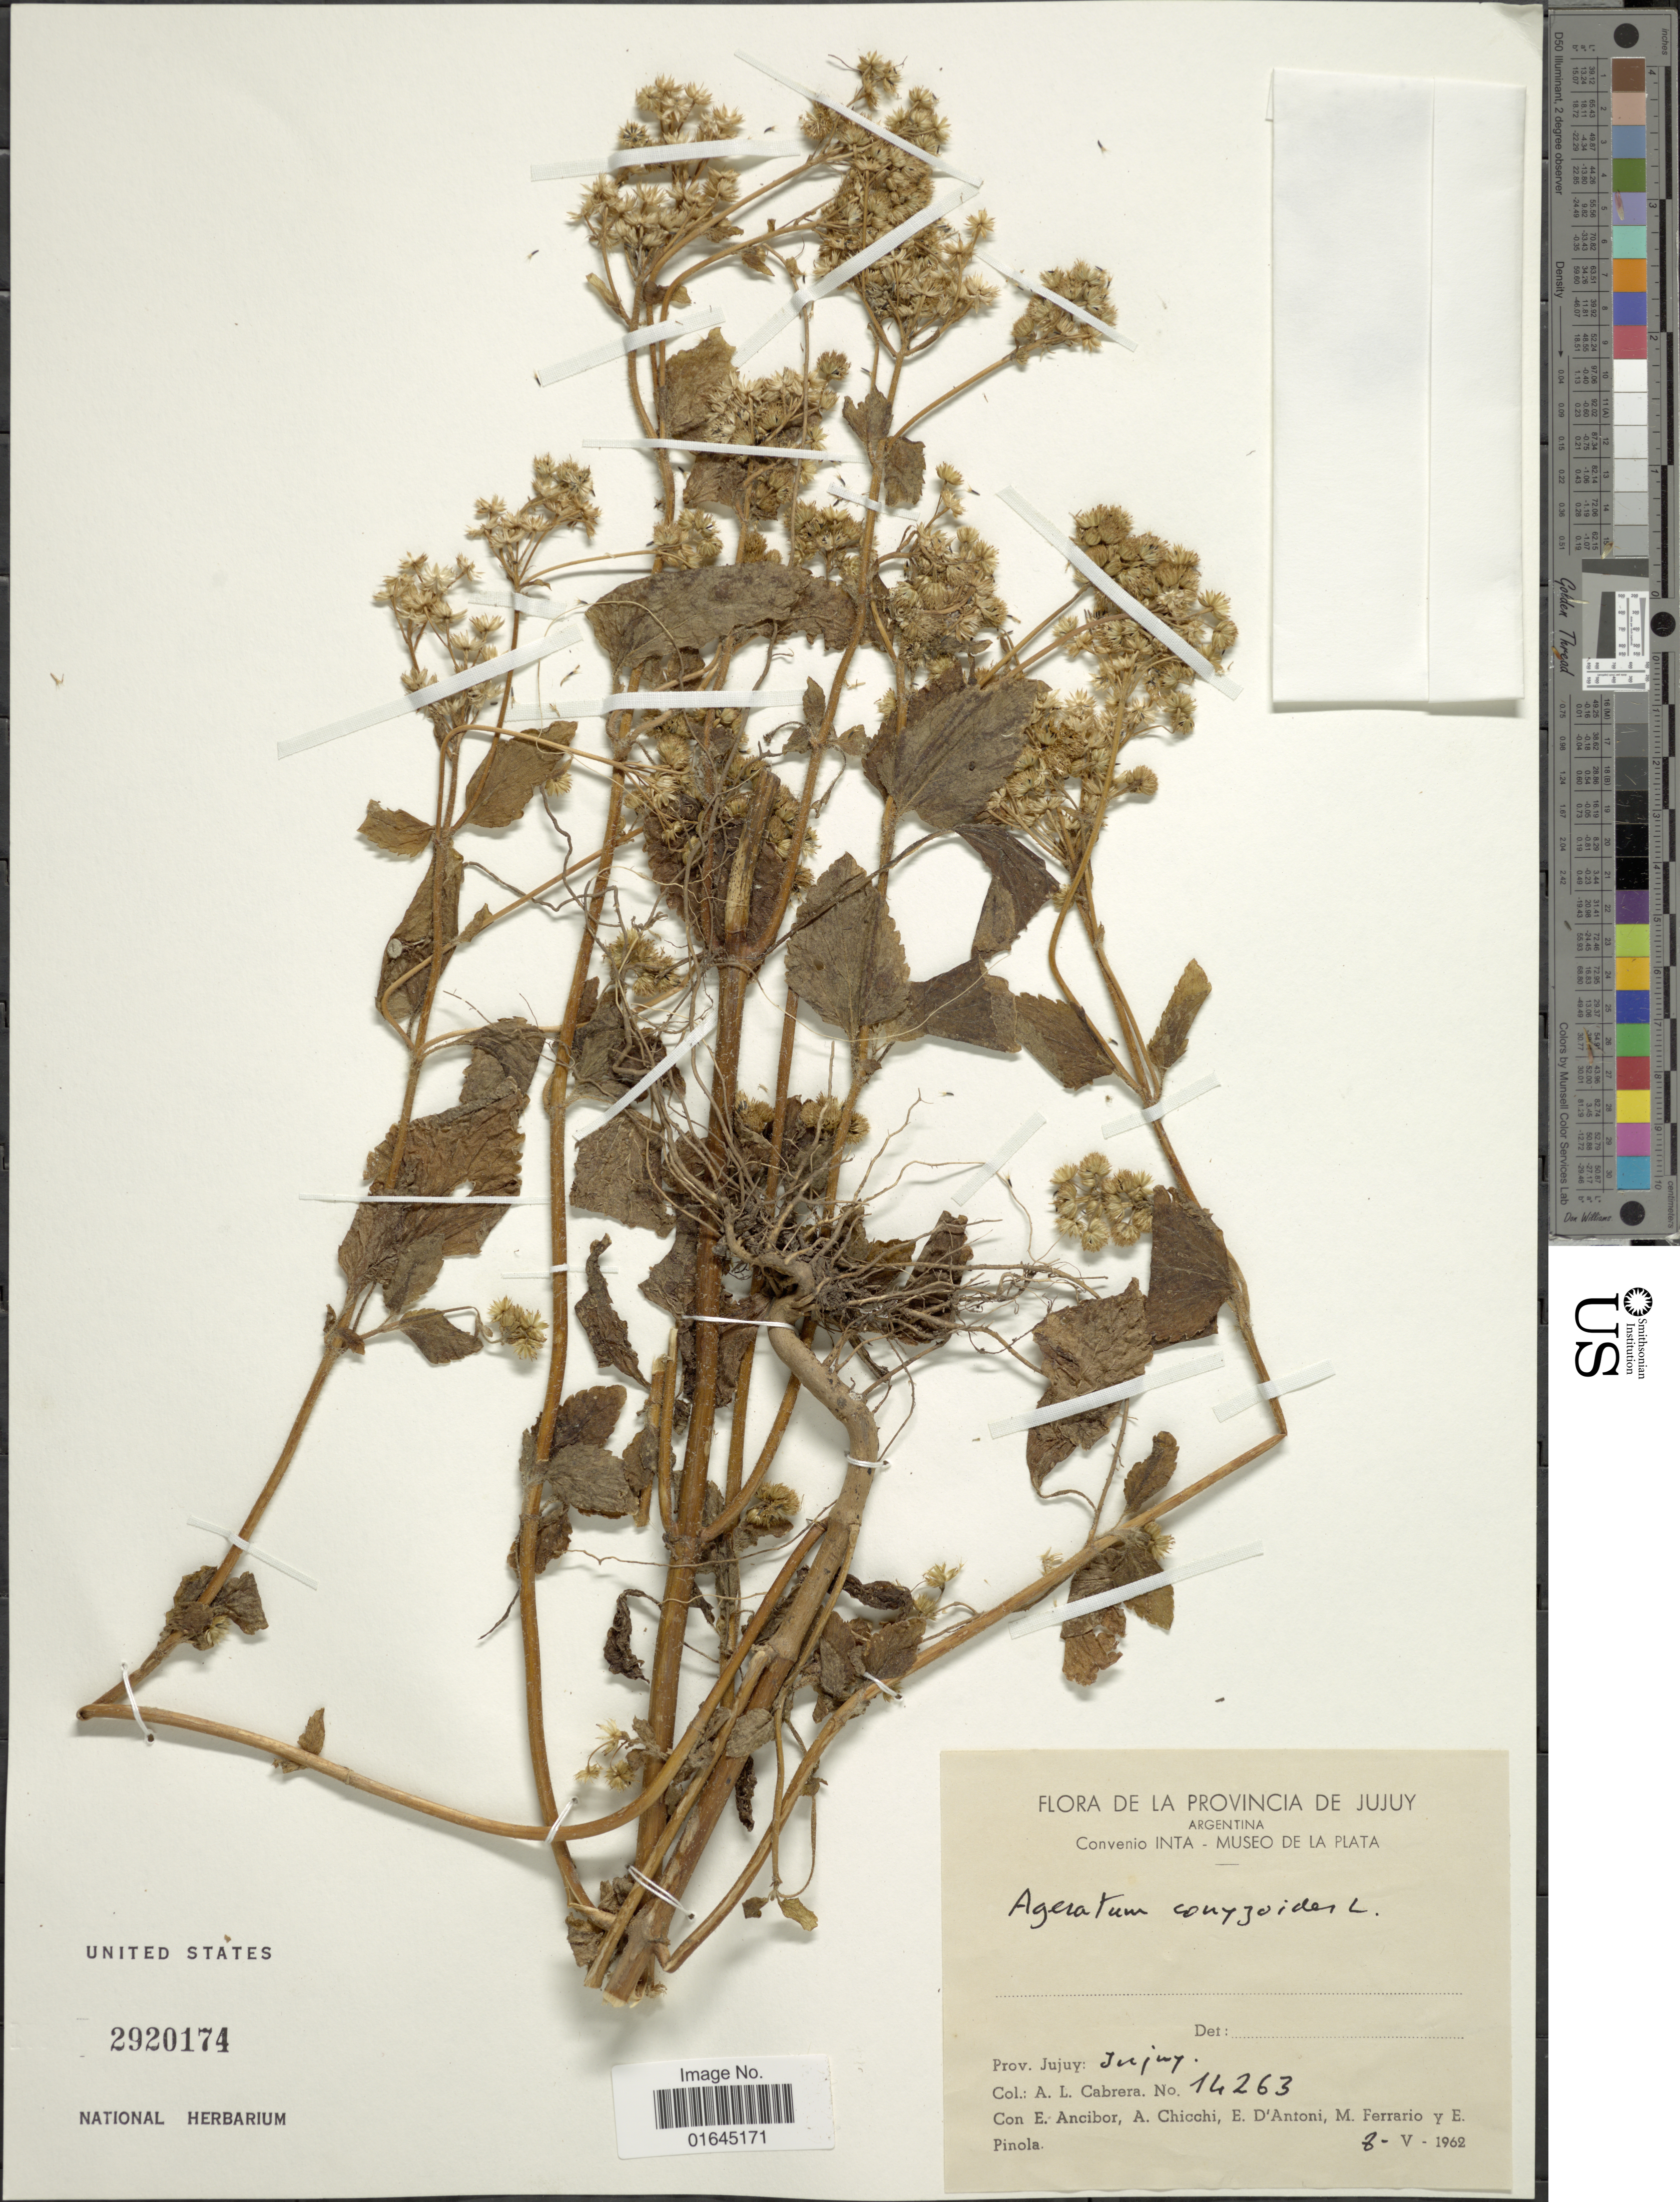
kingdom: Plantae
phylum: Tracheophyta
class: Magnoliopsida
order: Asterales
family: Asteraceae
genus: Ageratum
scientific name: Ageratum conyzoides subsp. conyzoides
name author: L.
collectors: A. L. Cabrera, E. Ancibor, A. Chicchi, E. D'Antoni & et al.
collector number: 14263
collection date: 1962-05-08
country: Argentina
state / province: Jujuy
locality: De la Provincia de Jujuy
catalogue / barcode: US 2920174